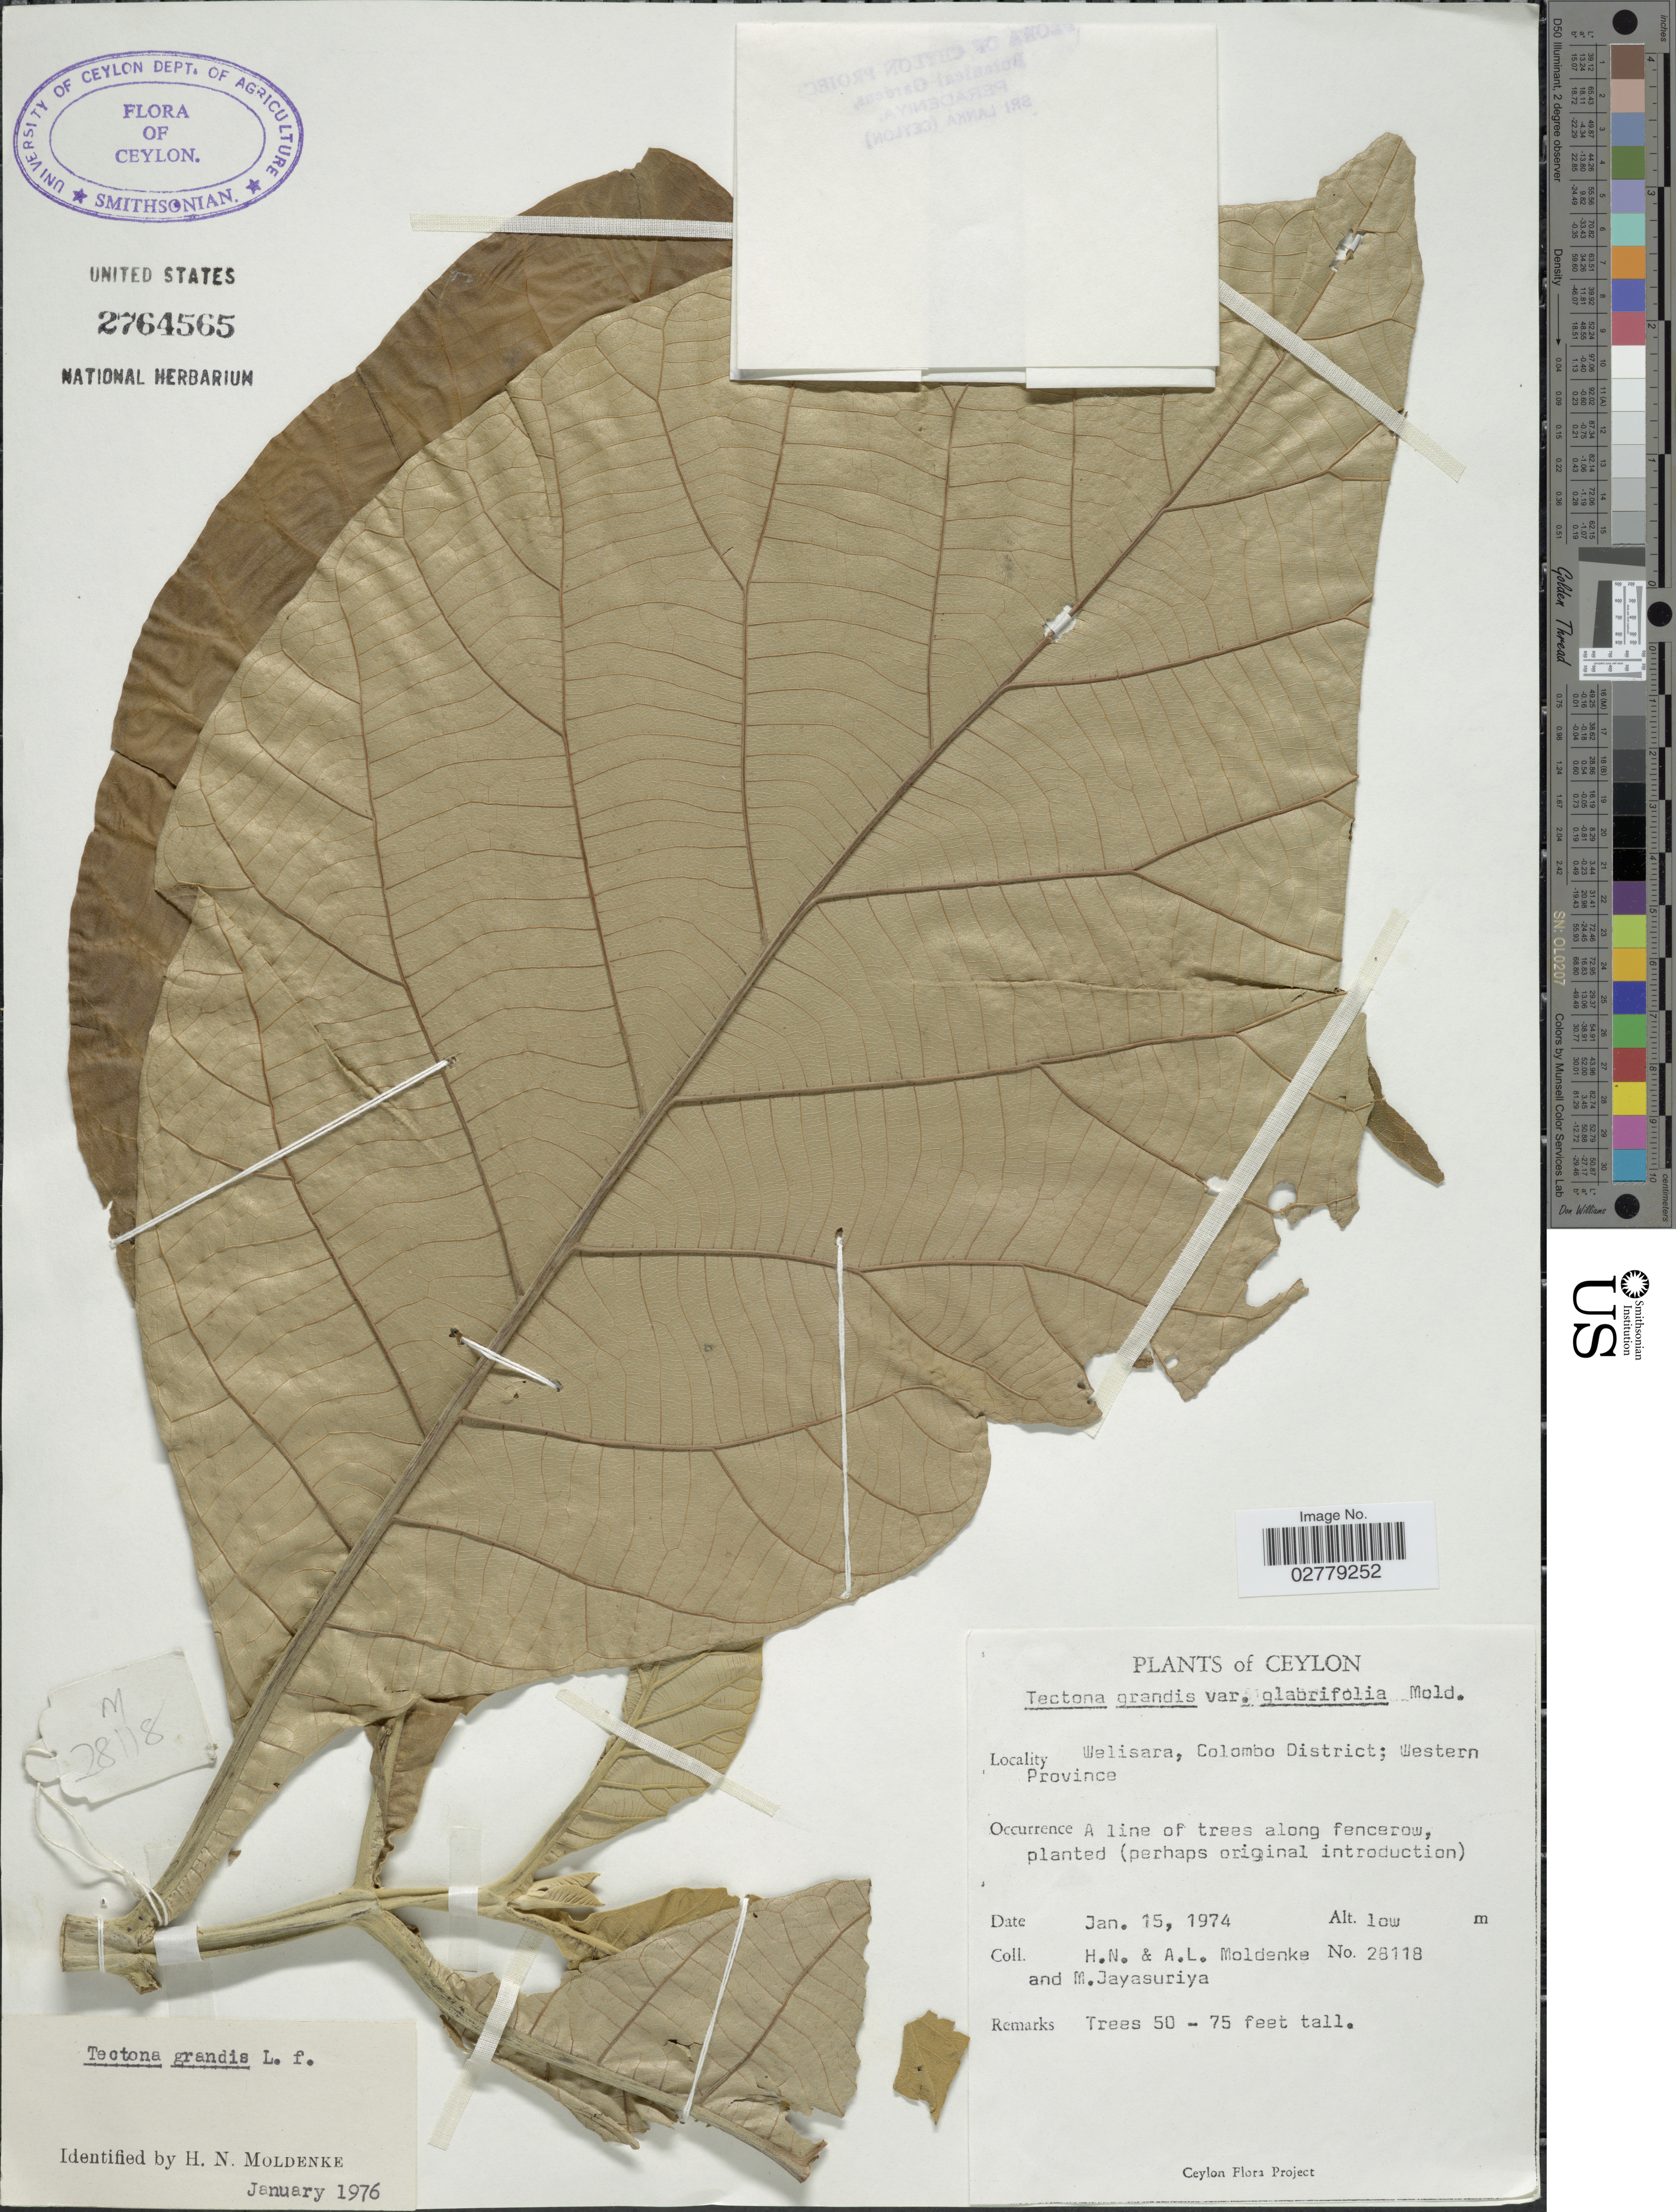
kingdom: Plantae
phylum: Tracheophyta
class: Magnoliopsida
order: Lamiales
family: Lamiaceae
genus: Tectona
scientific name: Tectona grandis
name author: L. f.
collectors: H. N. Moldenke, A. L. Moldenke & M. Jayasuriya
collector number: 28118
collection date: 1974-01-15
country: Sri Lanka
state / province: Western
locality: Ceylon. Welisara, Welisara, Colombo District; Western Province.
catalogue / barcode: US 2764565